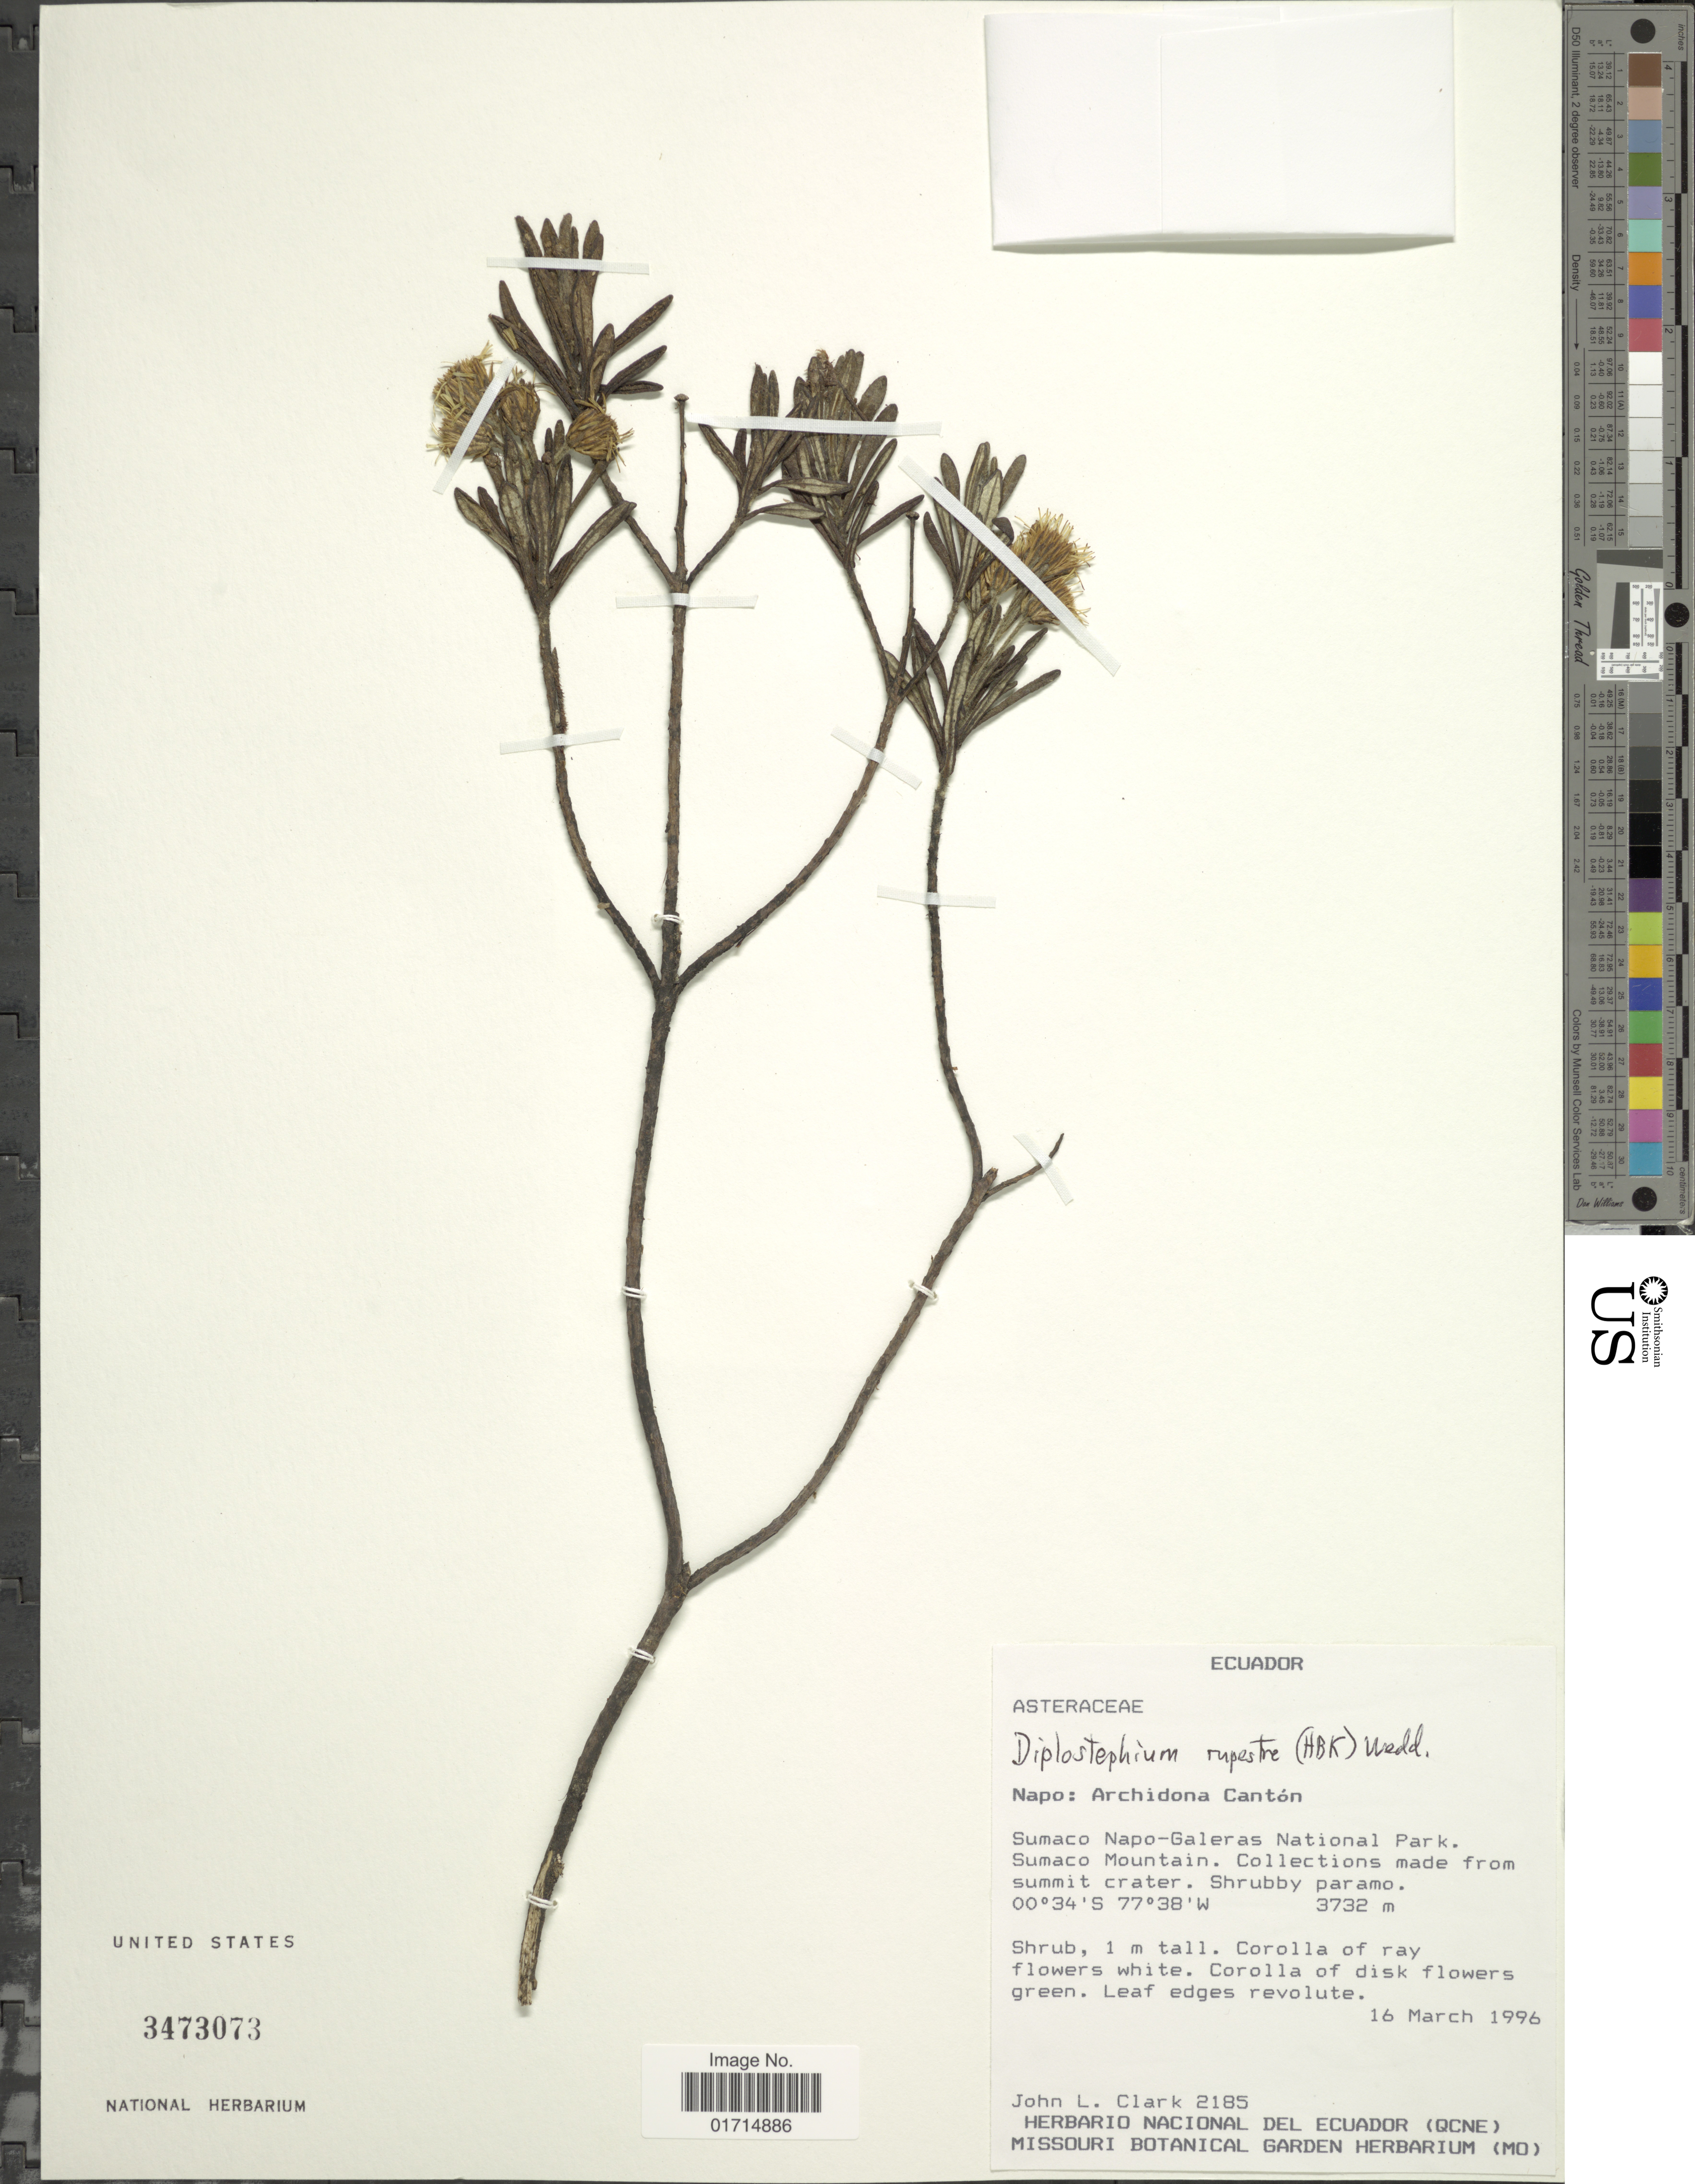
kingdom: Plantae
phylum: Tracheophyta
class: Magnoliopsida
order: Asterales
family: Asteraceae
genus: Diplostephium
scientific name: Diplostephium rupestre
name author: (Kunth) Wedd.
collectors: J. L. Clark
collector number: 2185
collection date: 1996-03-16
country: Ecuador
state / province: Napo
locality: Napo: Archidona Canton. Sumaco Napo-Galeras National Park. SUmaco Mountain.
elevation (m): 3732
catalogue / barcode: US 3473073